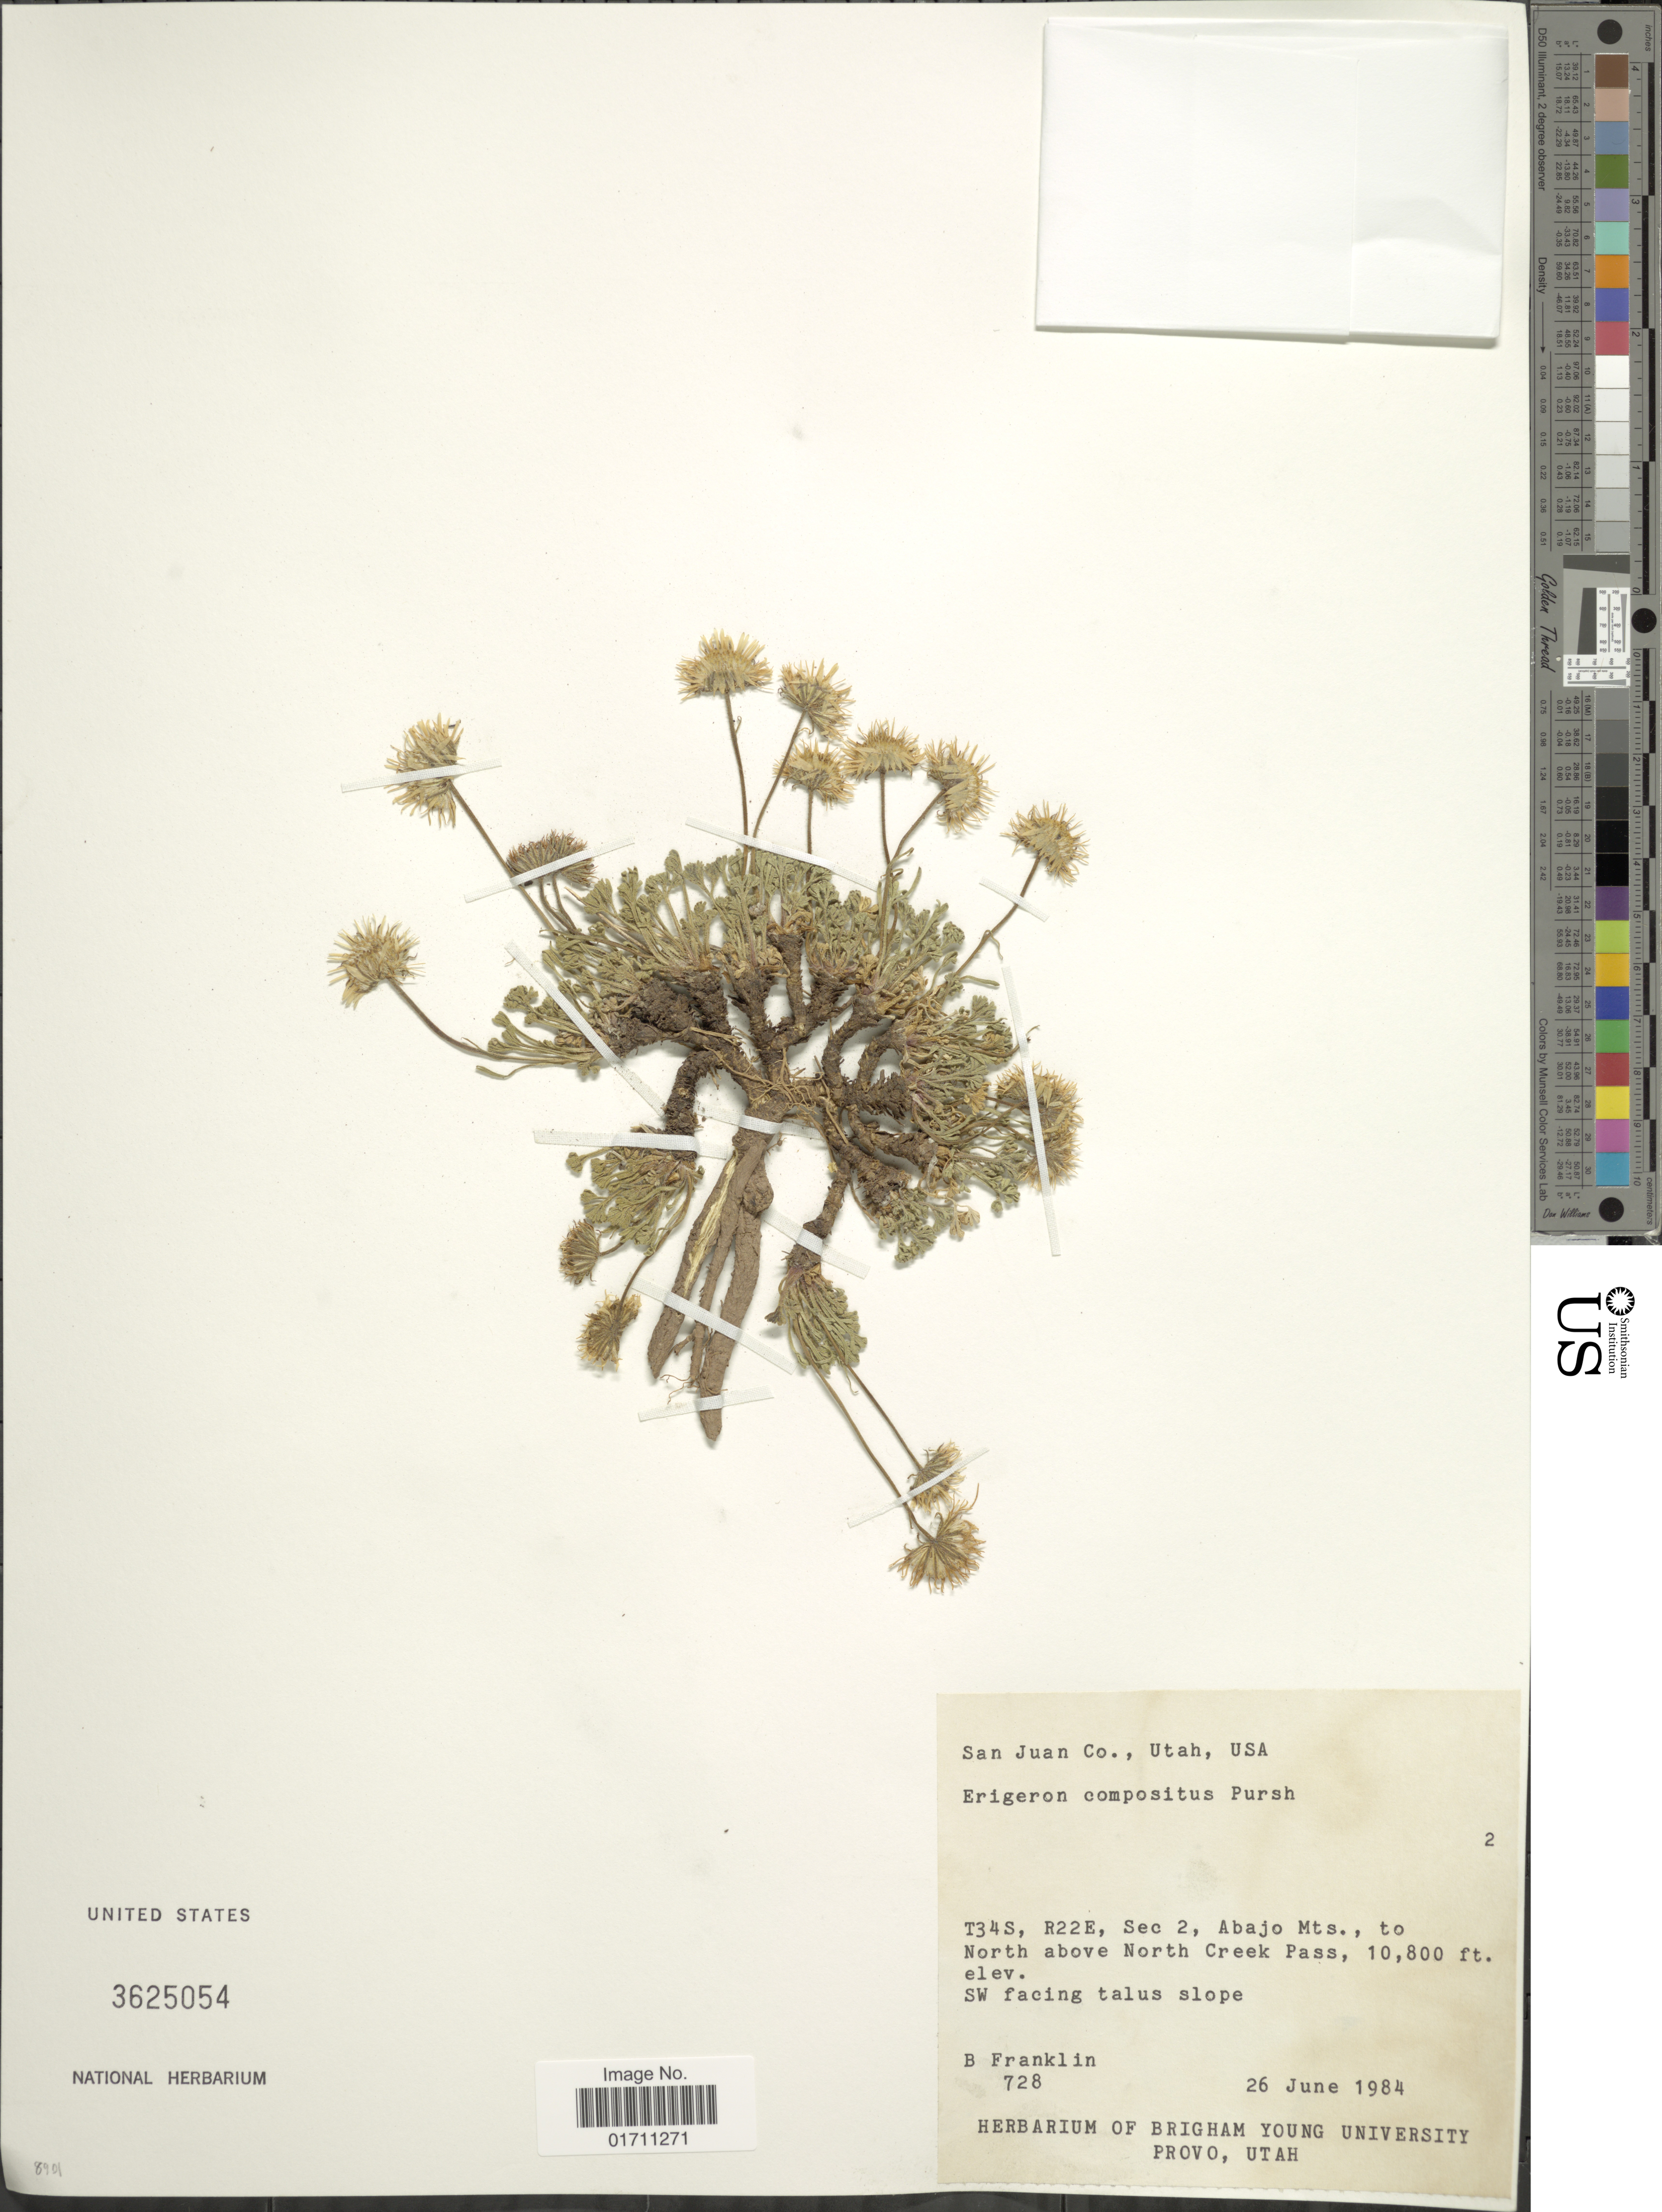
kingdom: Plantae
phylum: Tracheophyta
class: Magnoliopsida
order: Asterales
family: Asteraceae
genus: Erigeron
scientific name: Erigeron compositus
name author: Pursh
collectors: B. Franklin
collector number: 728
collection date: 1984-06-26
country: United States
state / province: Utah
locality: San Juan Co., T34S, R22E, Sec 2, Abajo Mts., to North above North Creek Pass, SW facing talus slope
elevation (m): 3292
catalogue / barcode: US 3625054